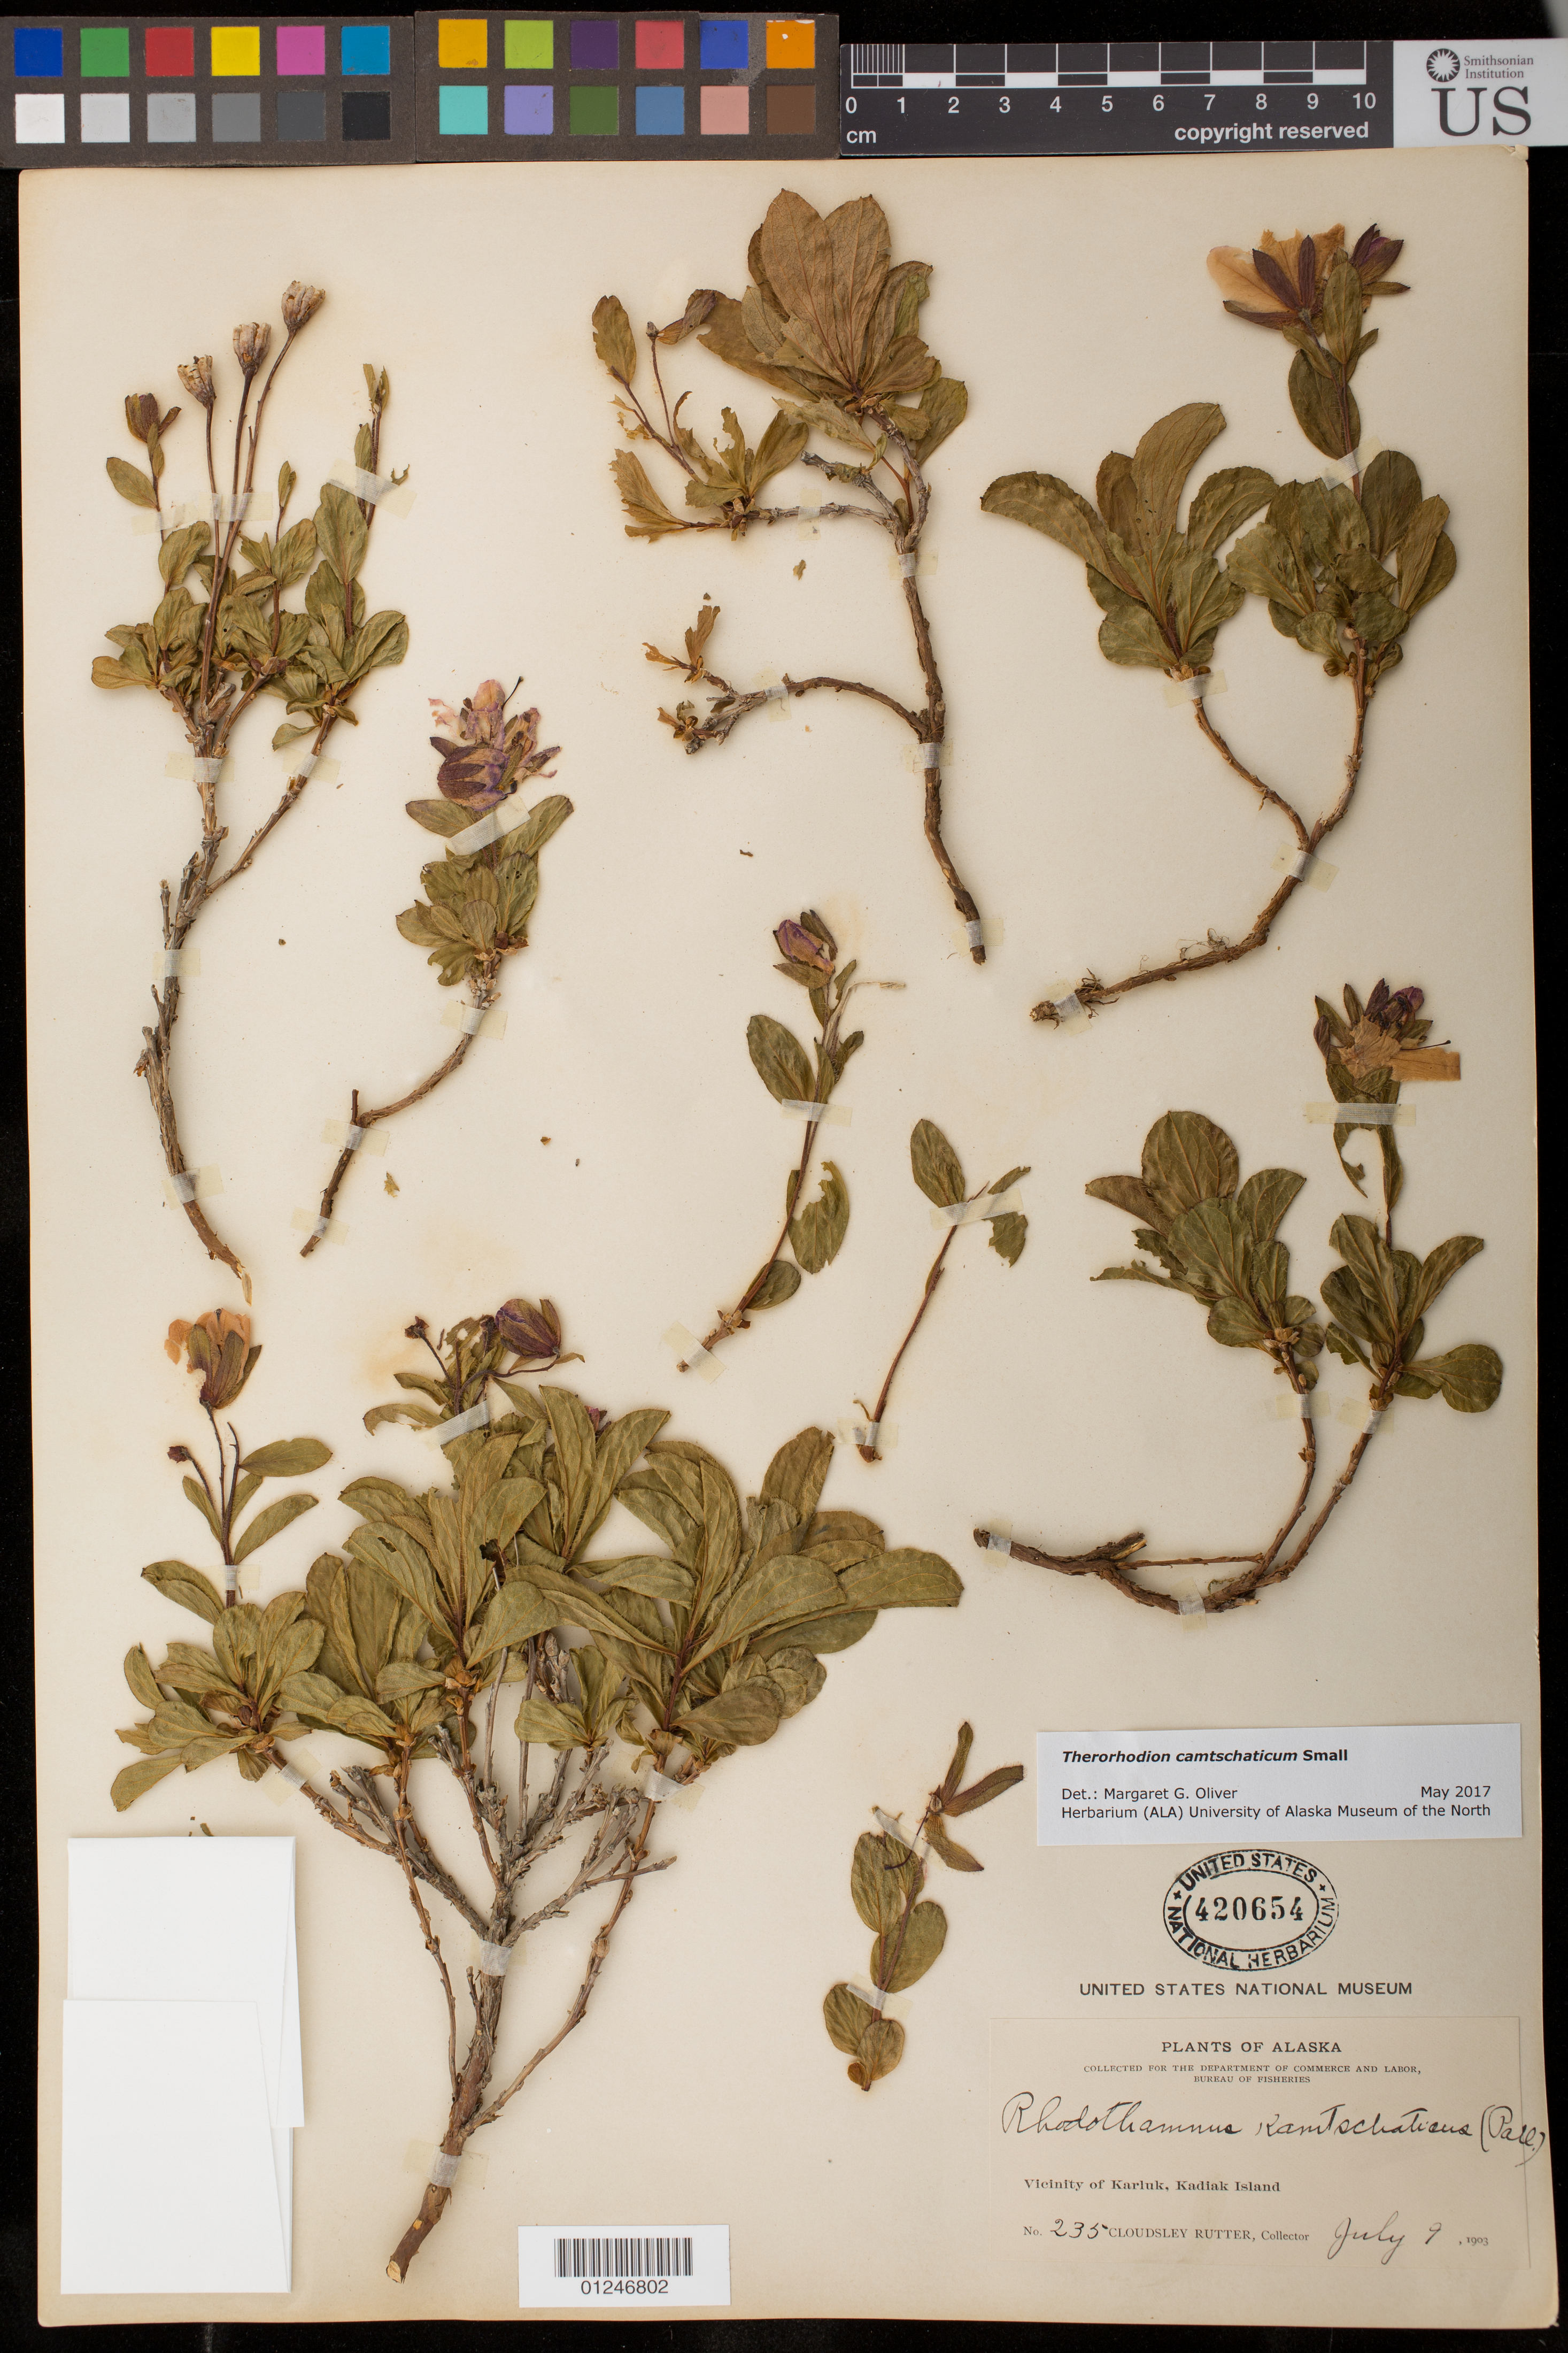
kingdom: Plantae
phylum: Tracheophyta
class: Magnoliopsida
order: Ericales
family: Ericaceae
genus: Therorhodion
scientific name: Therorhodion camtschaticum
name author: (Pall.) Small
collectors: C. Rutter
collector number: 235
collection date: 1903-07-09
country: United States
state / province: Alaska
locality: Vicinity of Karluk, Kadiak Island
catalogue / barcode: US 420654